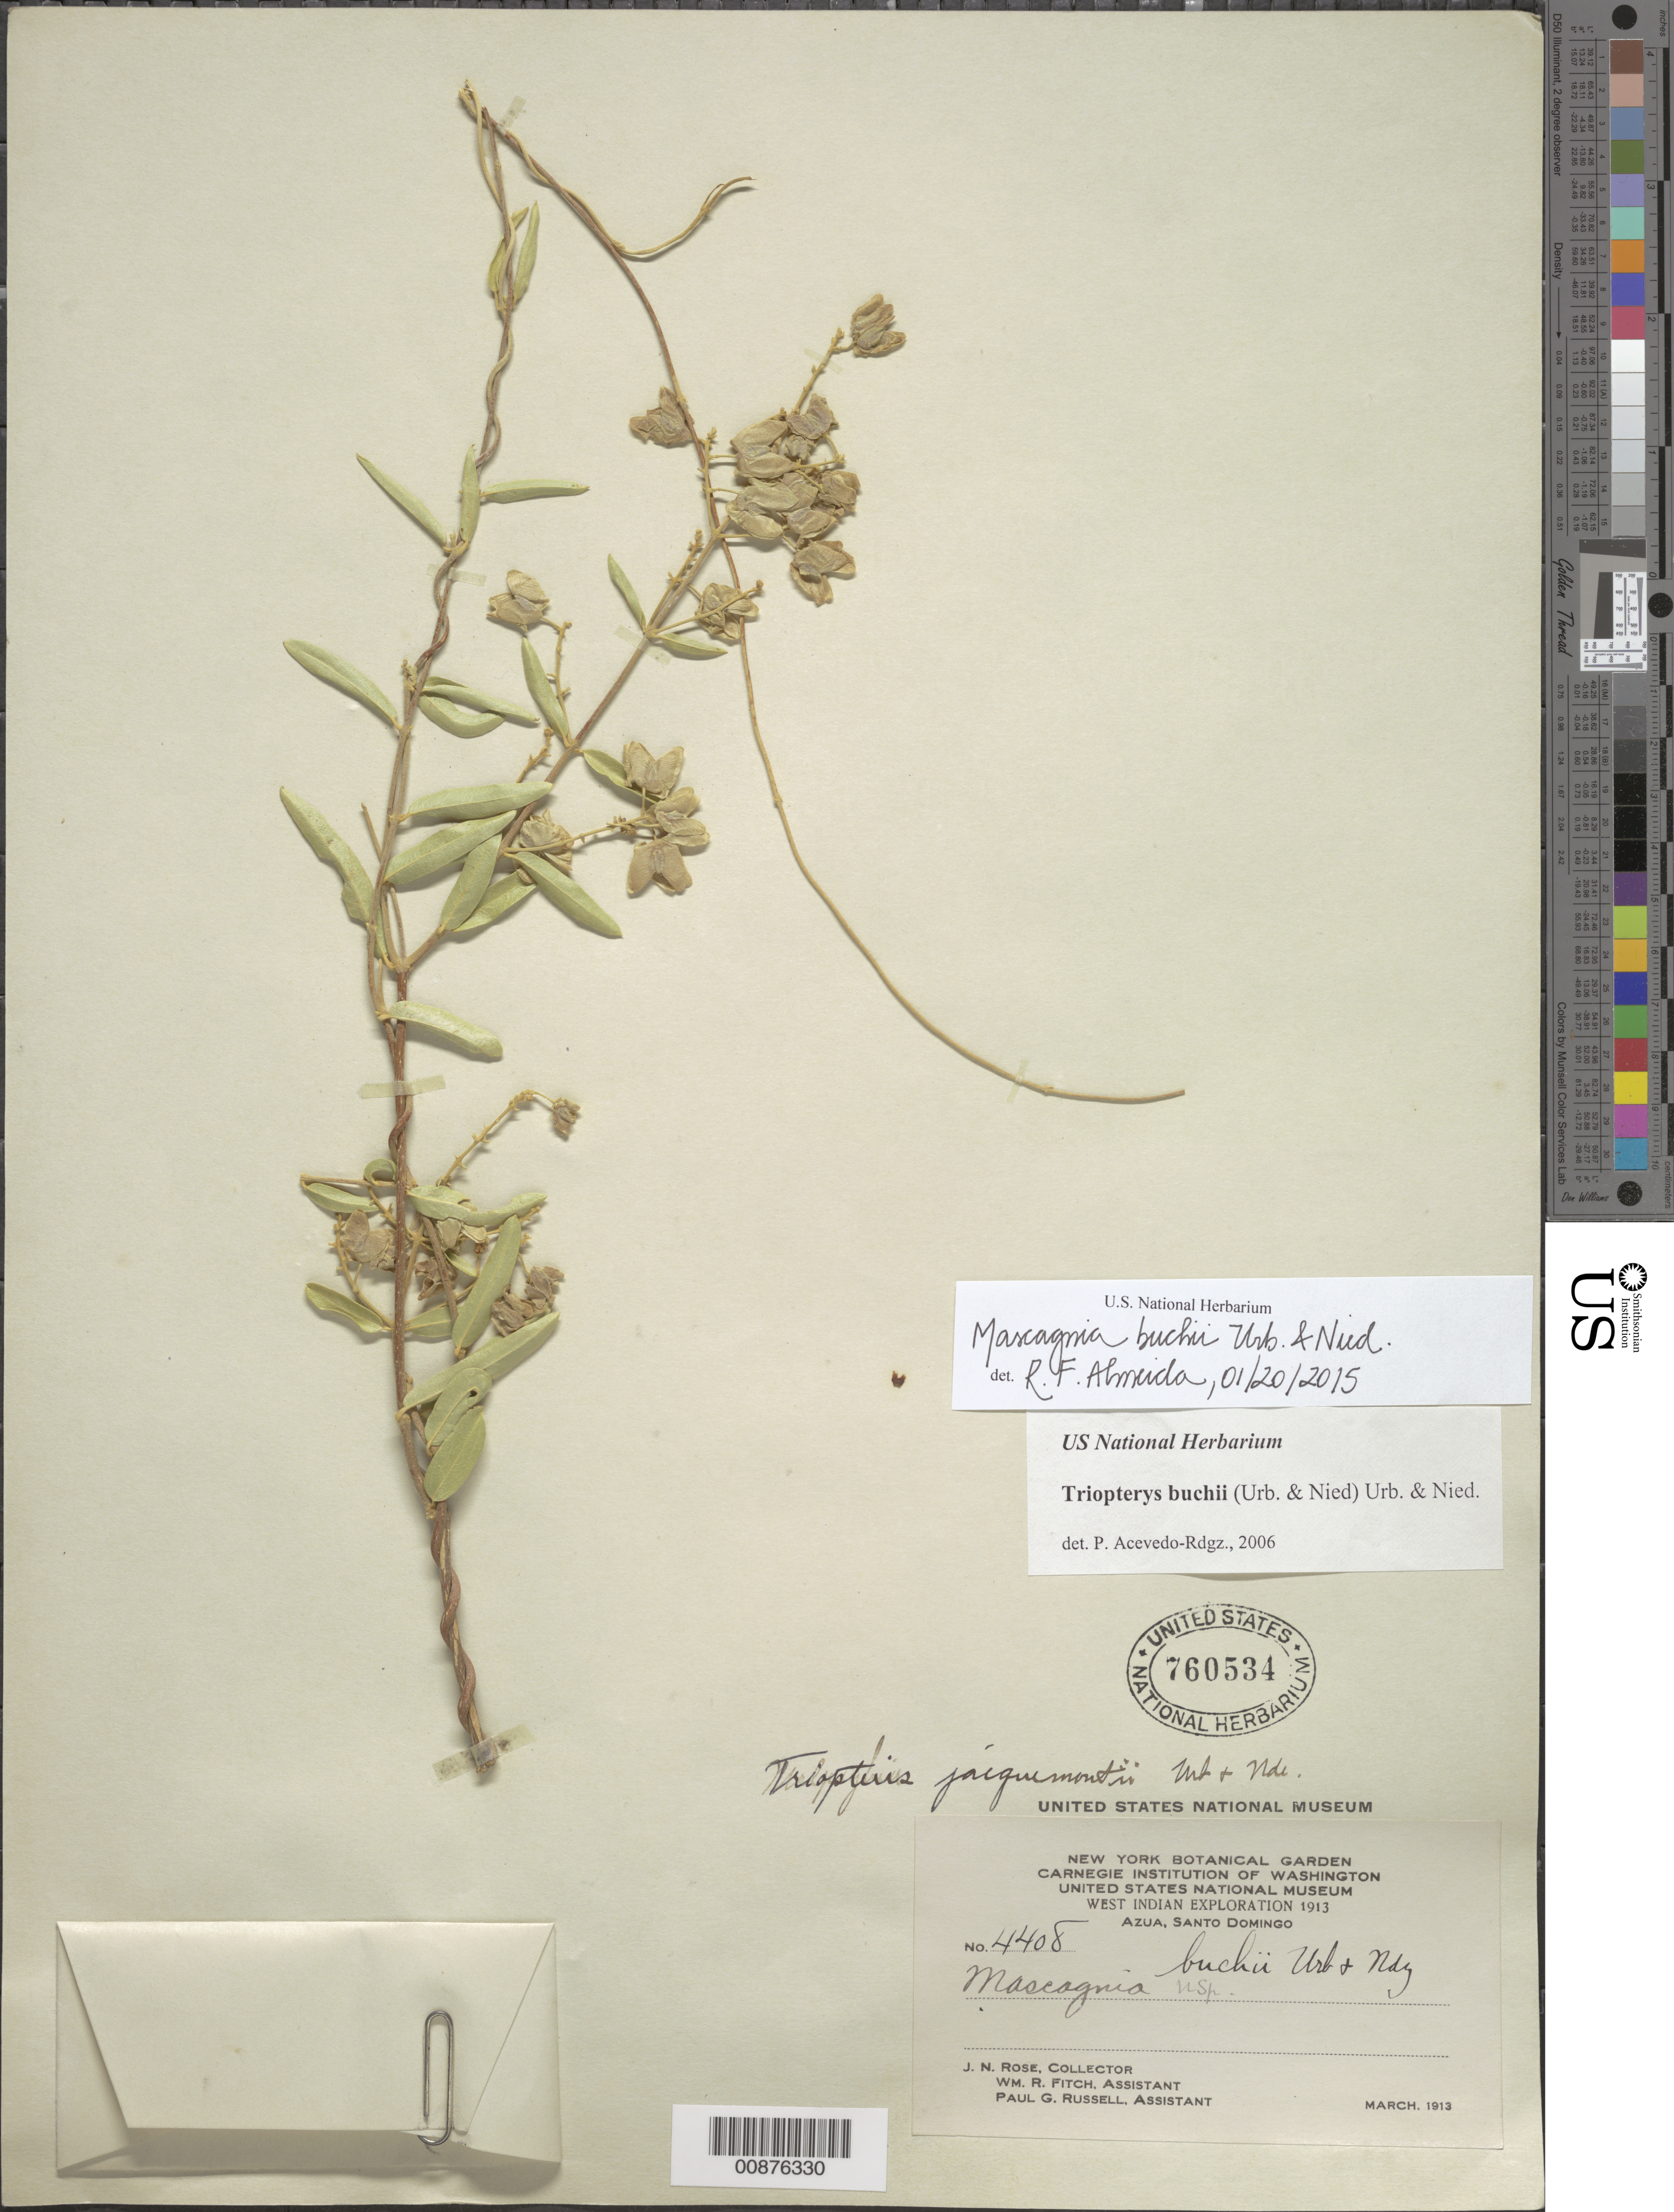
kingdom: Plantae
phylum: Tracheophyta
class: Magnoliopsida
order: Malpighiales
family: Malpighiaceae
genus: Mascagnia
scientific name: Mascagnia buchii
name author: Urb. & Nied.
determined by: De Almeida, R. F., (HUEFS), Universidade Estadual de Feira de Santana (BRAZIL)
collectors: J. N. Rose, W. R. Fitch & P. G. Russell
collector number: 4408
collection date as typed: Mar 1913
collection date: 1913-03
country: Dominican Republic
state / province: Azua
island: Hispaniola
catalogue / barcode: US 760534